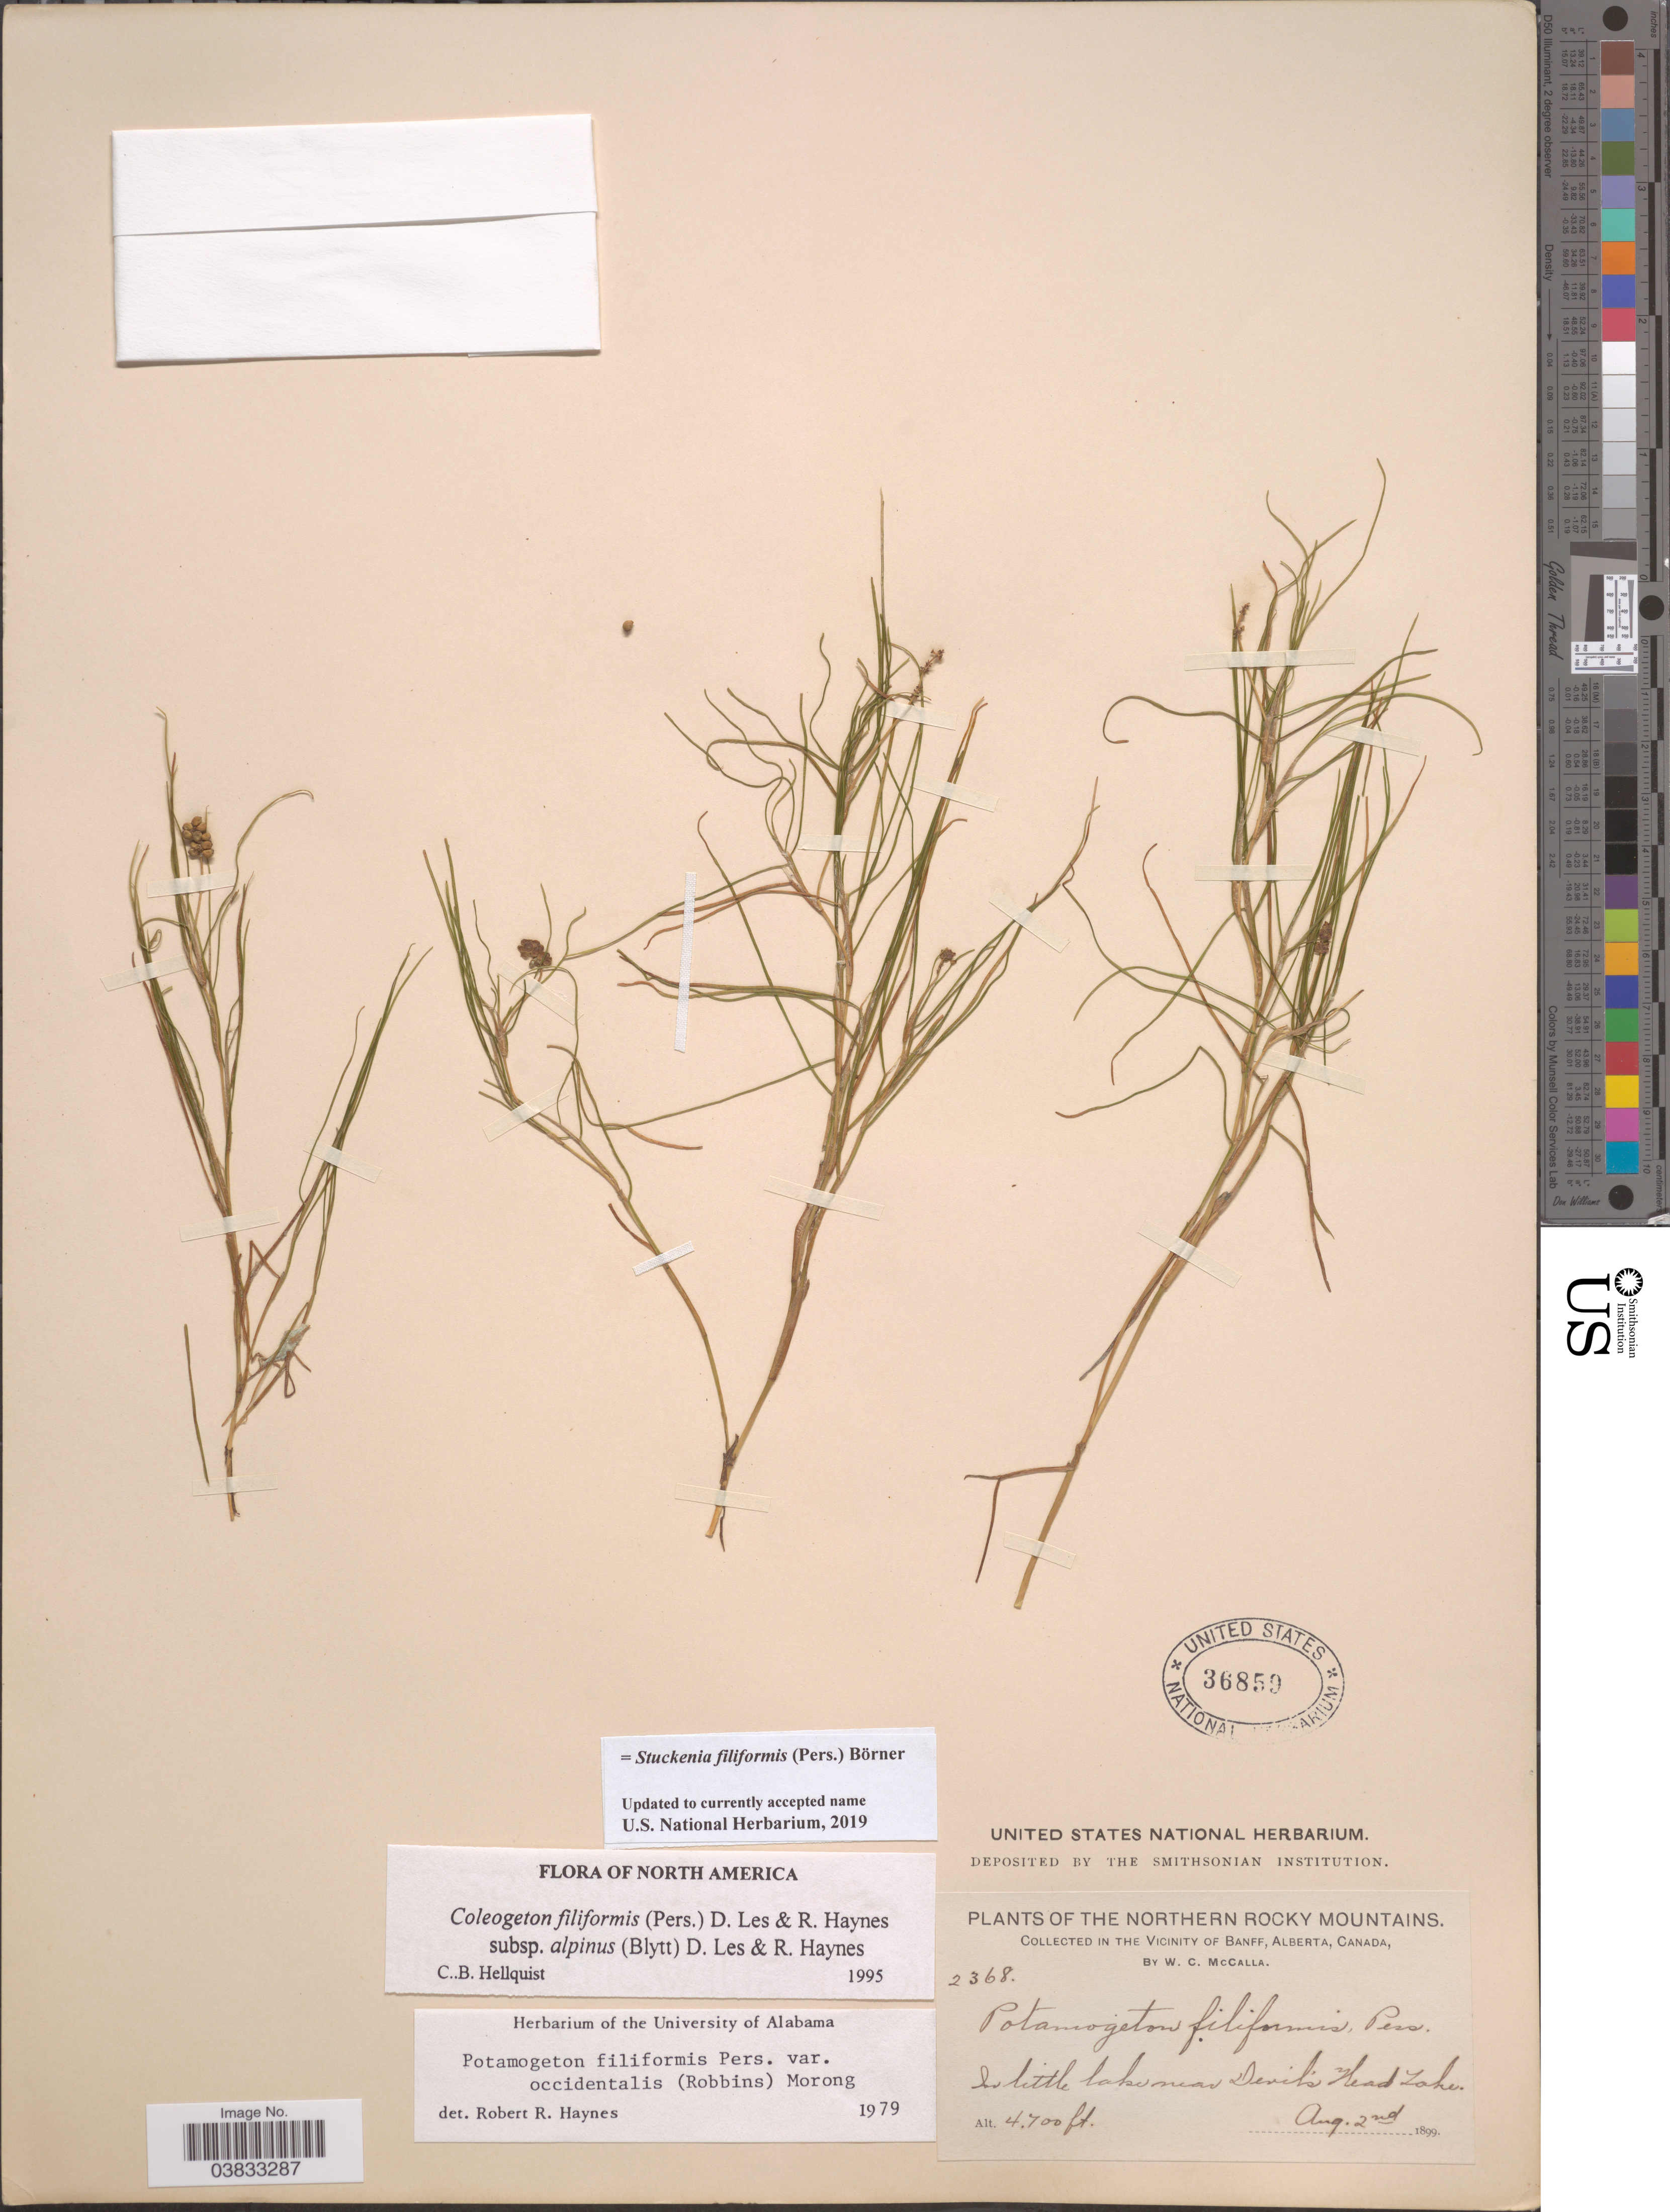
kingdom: Plantae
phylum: Tracheophyta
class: Liliopsida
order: Alismatales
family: Potamogetonaceae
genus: Stuckenia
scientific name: Stuckenia filiformis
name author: (Pers.) Börner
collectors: W. McCalla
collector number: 2368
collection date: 1899-08-02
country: Canada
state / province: Alberta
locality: The Northern Rocky Mountains. In the Vicinity of Banff. In little lake near Devil's Head Lake.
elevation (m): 1433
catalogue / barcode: US 36859